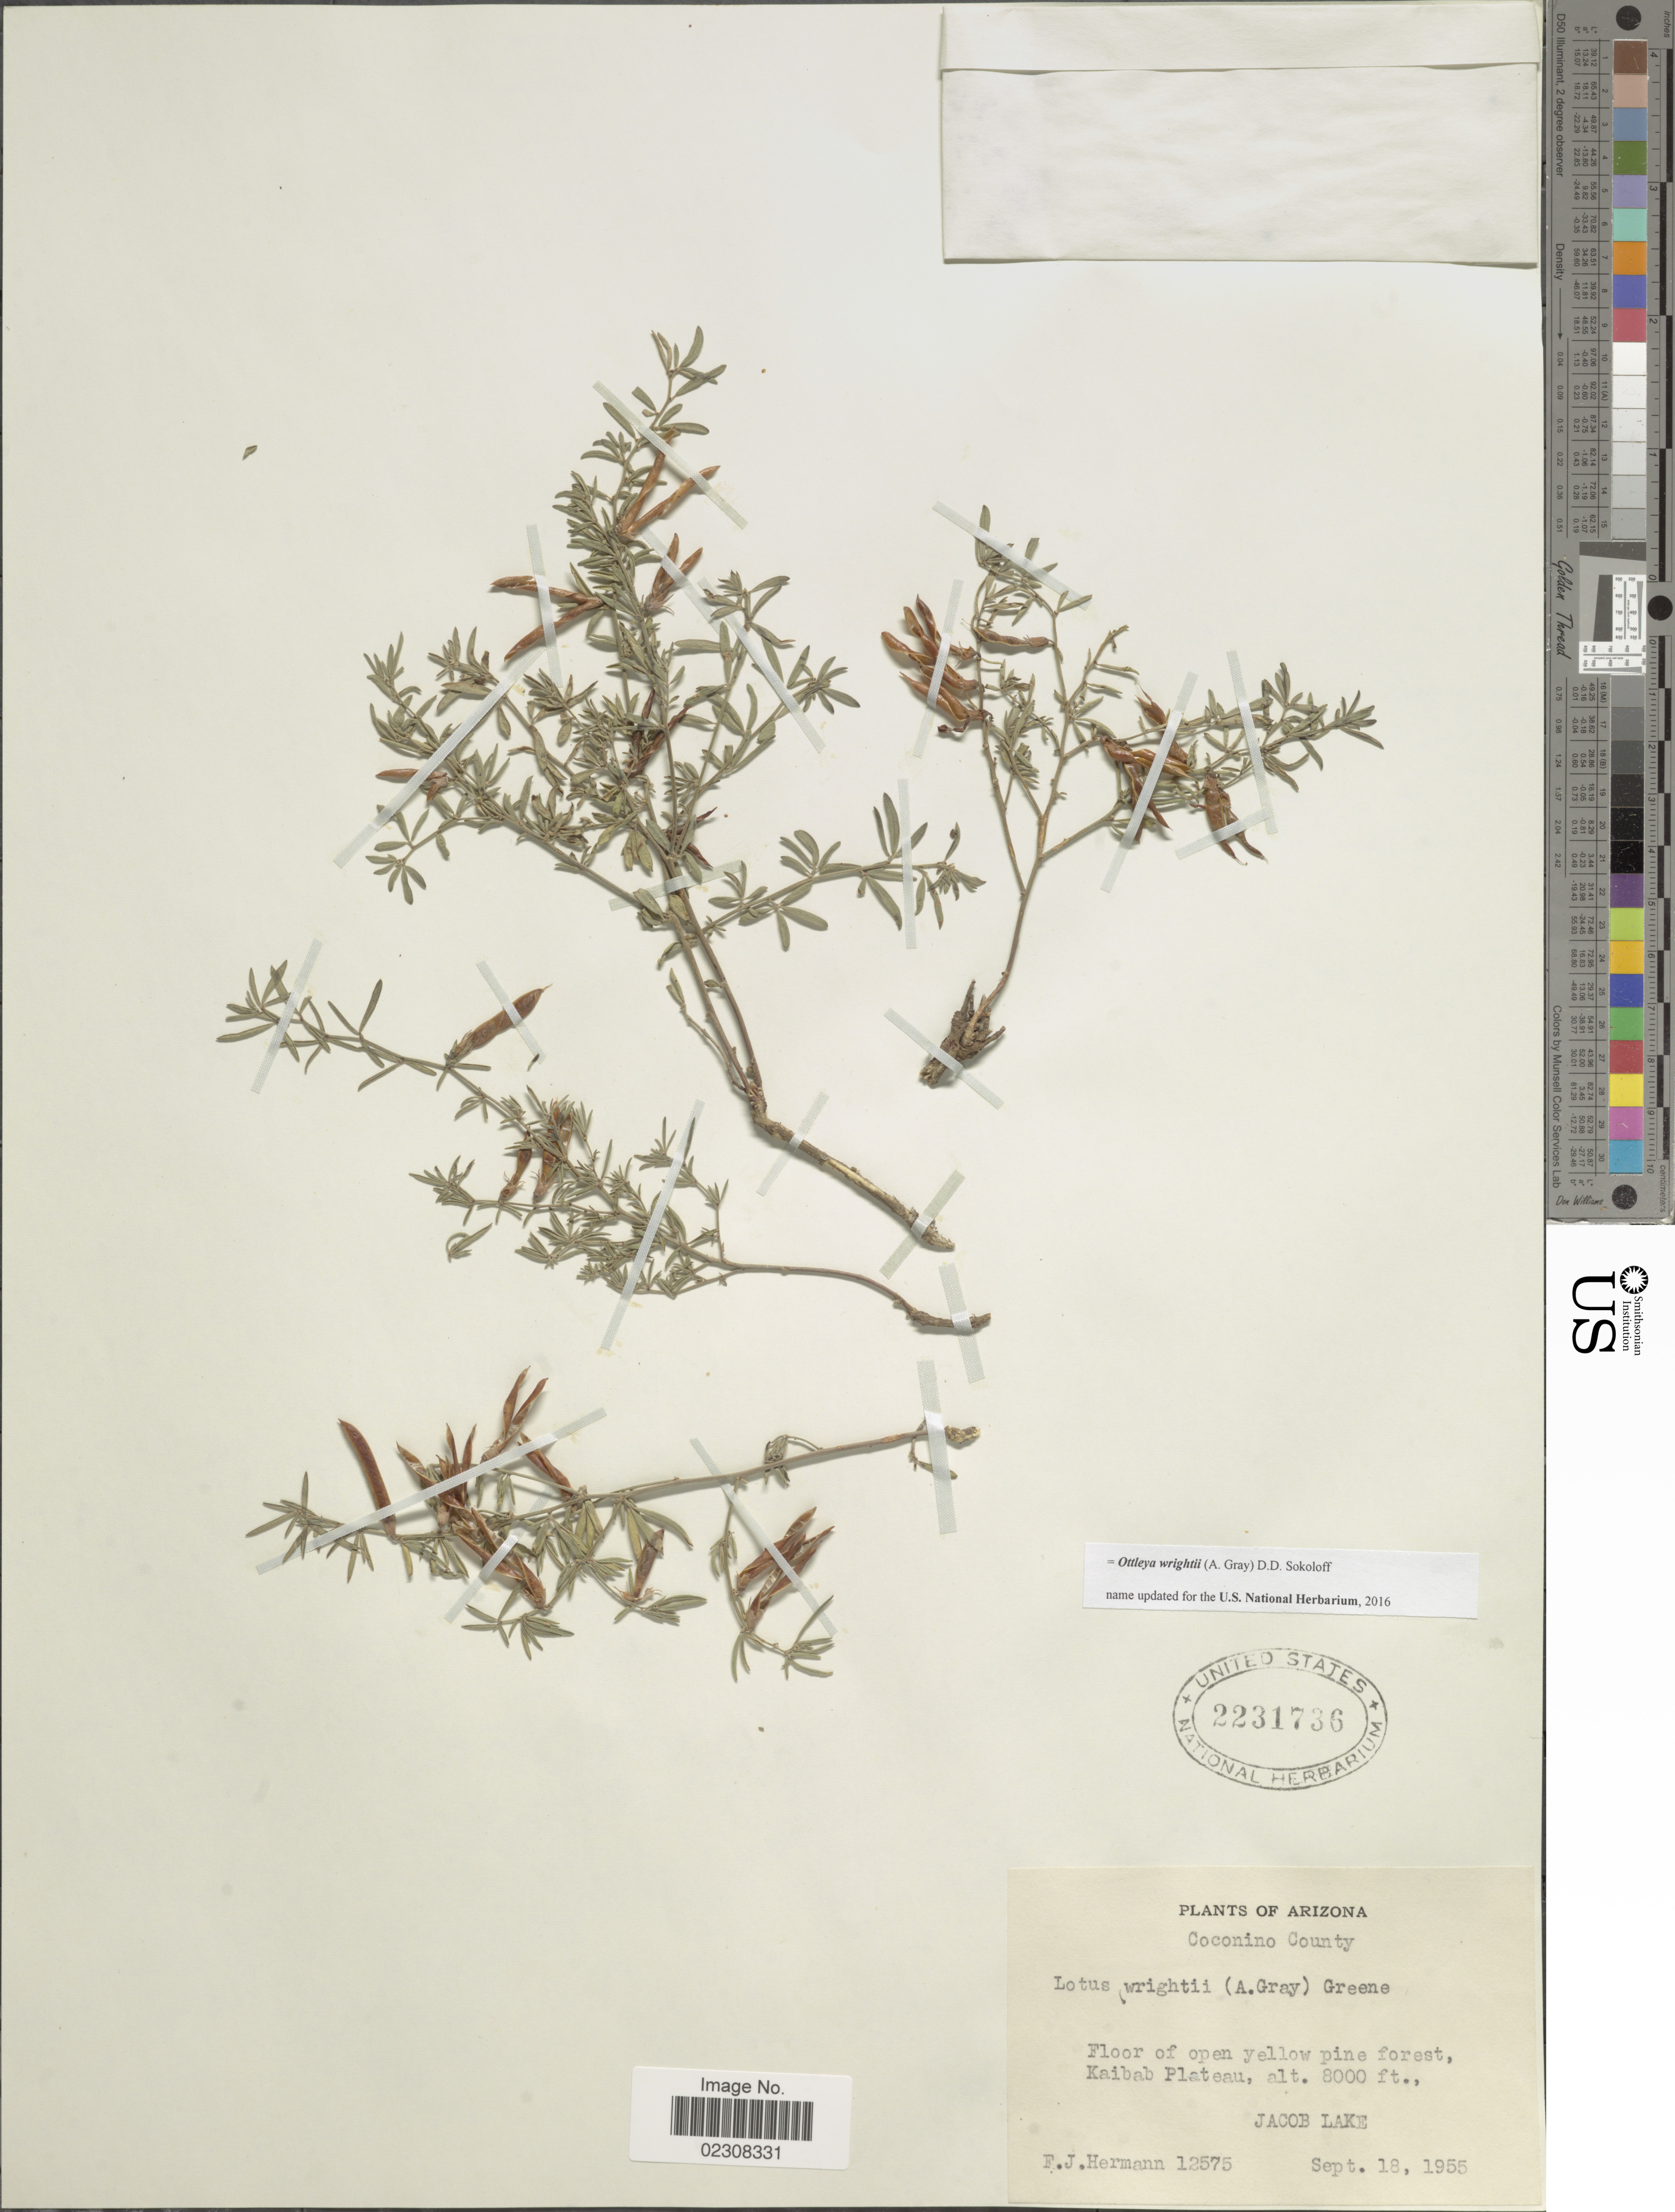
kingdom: Plantae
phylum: Tracheophyta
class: Magnoliopsida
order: Fabales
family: Fabaceae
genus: Ottleya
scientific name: Ottleya wrightii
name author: (A. Gray) D.D. Sokoloff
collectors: F. J. Hermann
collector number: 12575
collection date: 1955-09-18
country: United States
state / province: Arizona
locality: Coconino County, Floor of open yellow pine forest, Kaibab Plateau, Jacob Lake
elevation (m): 2438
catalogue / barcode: US 2231736